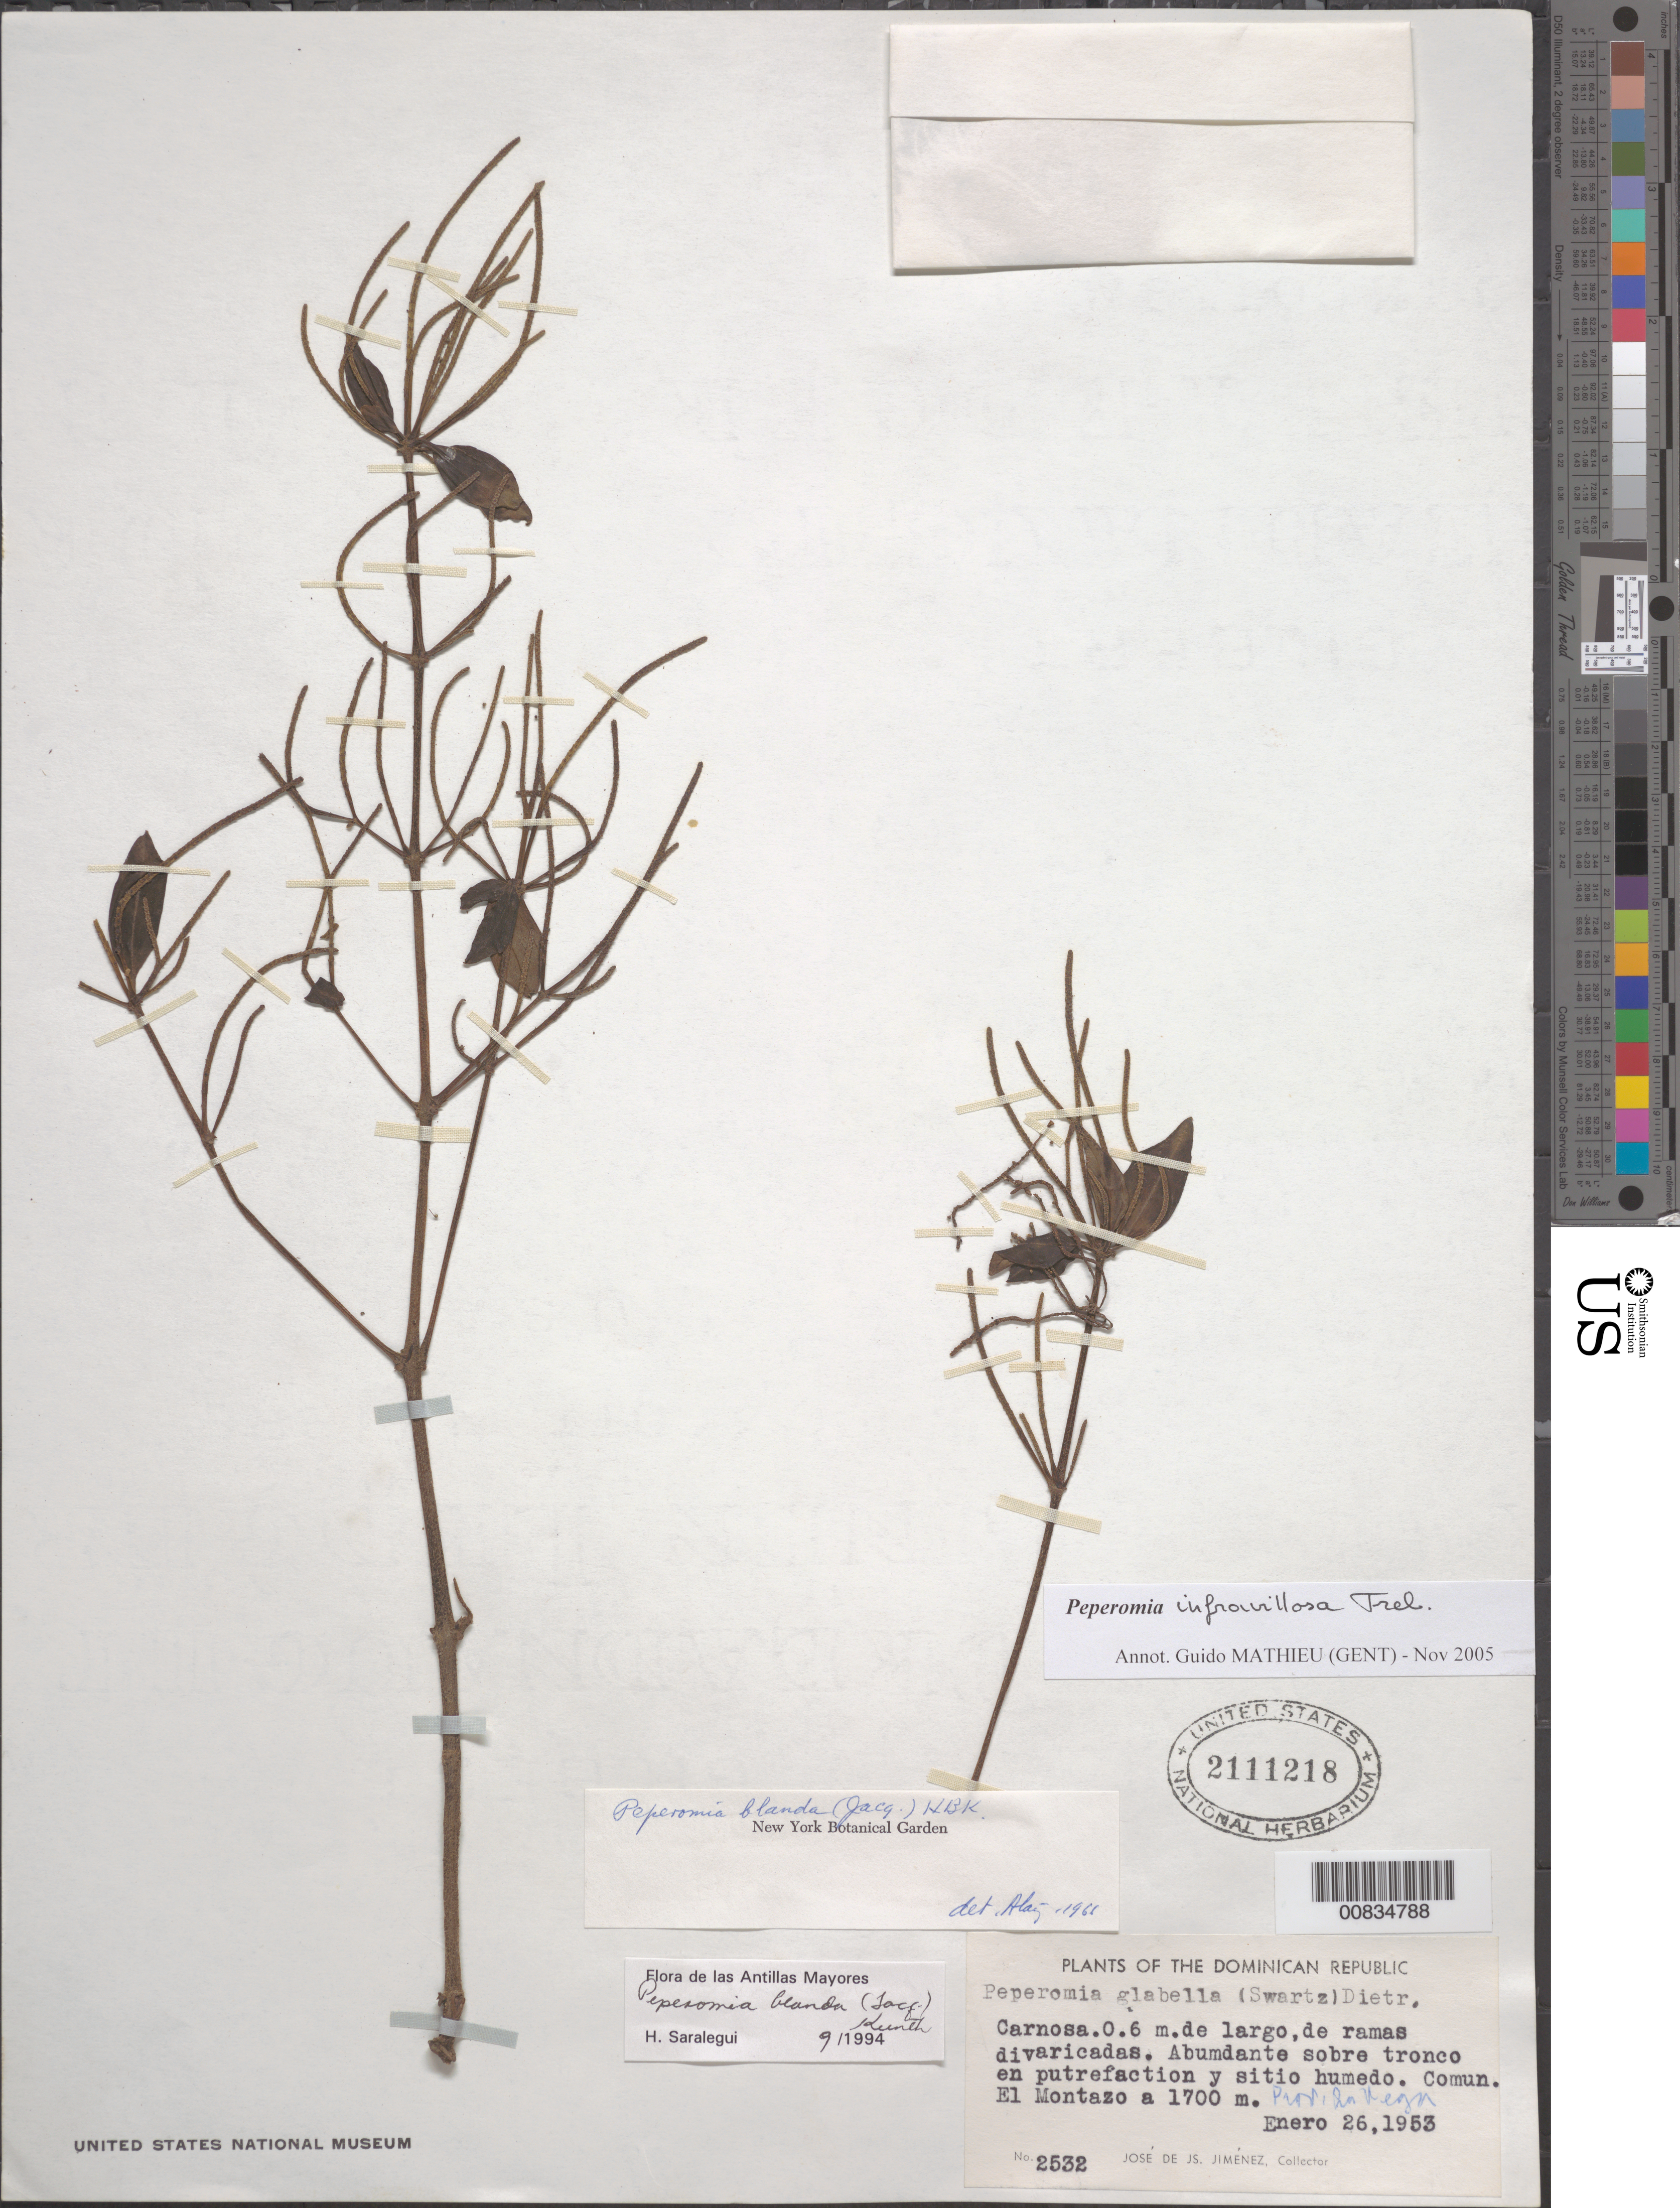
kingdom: Plantae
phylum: Tracheophyta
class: Magnoliopsida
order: Piperales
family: Piperaceae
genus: Peperomia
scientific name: Peperomia infravillosa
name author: Trel.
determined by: Mathieu, Guido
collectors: J. J. Jiménez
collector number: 2352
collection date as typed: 26 Jan 1953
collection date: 1953-01-26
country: Dominican Republic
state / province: La Vega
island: Hispaniola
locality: El Montazo.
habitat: Abundante sobre tronco en putrefacción. Sitio húmedo.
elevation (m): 1700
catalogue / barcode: US 2111218